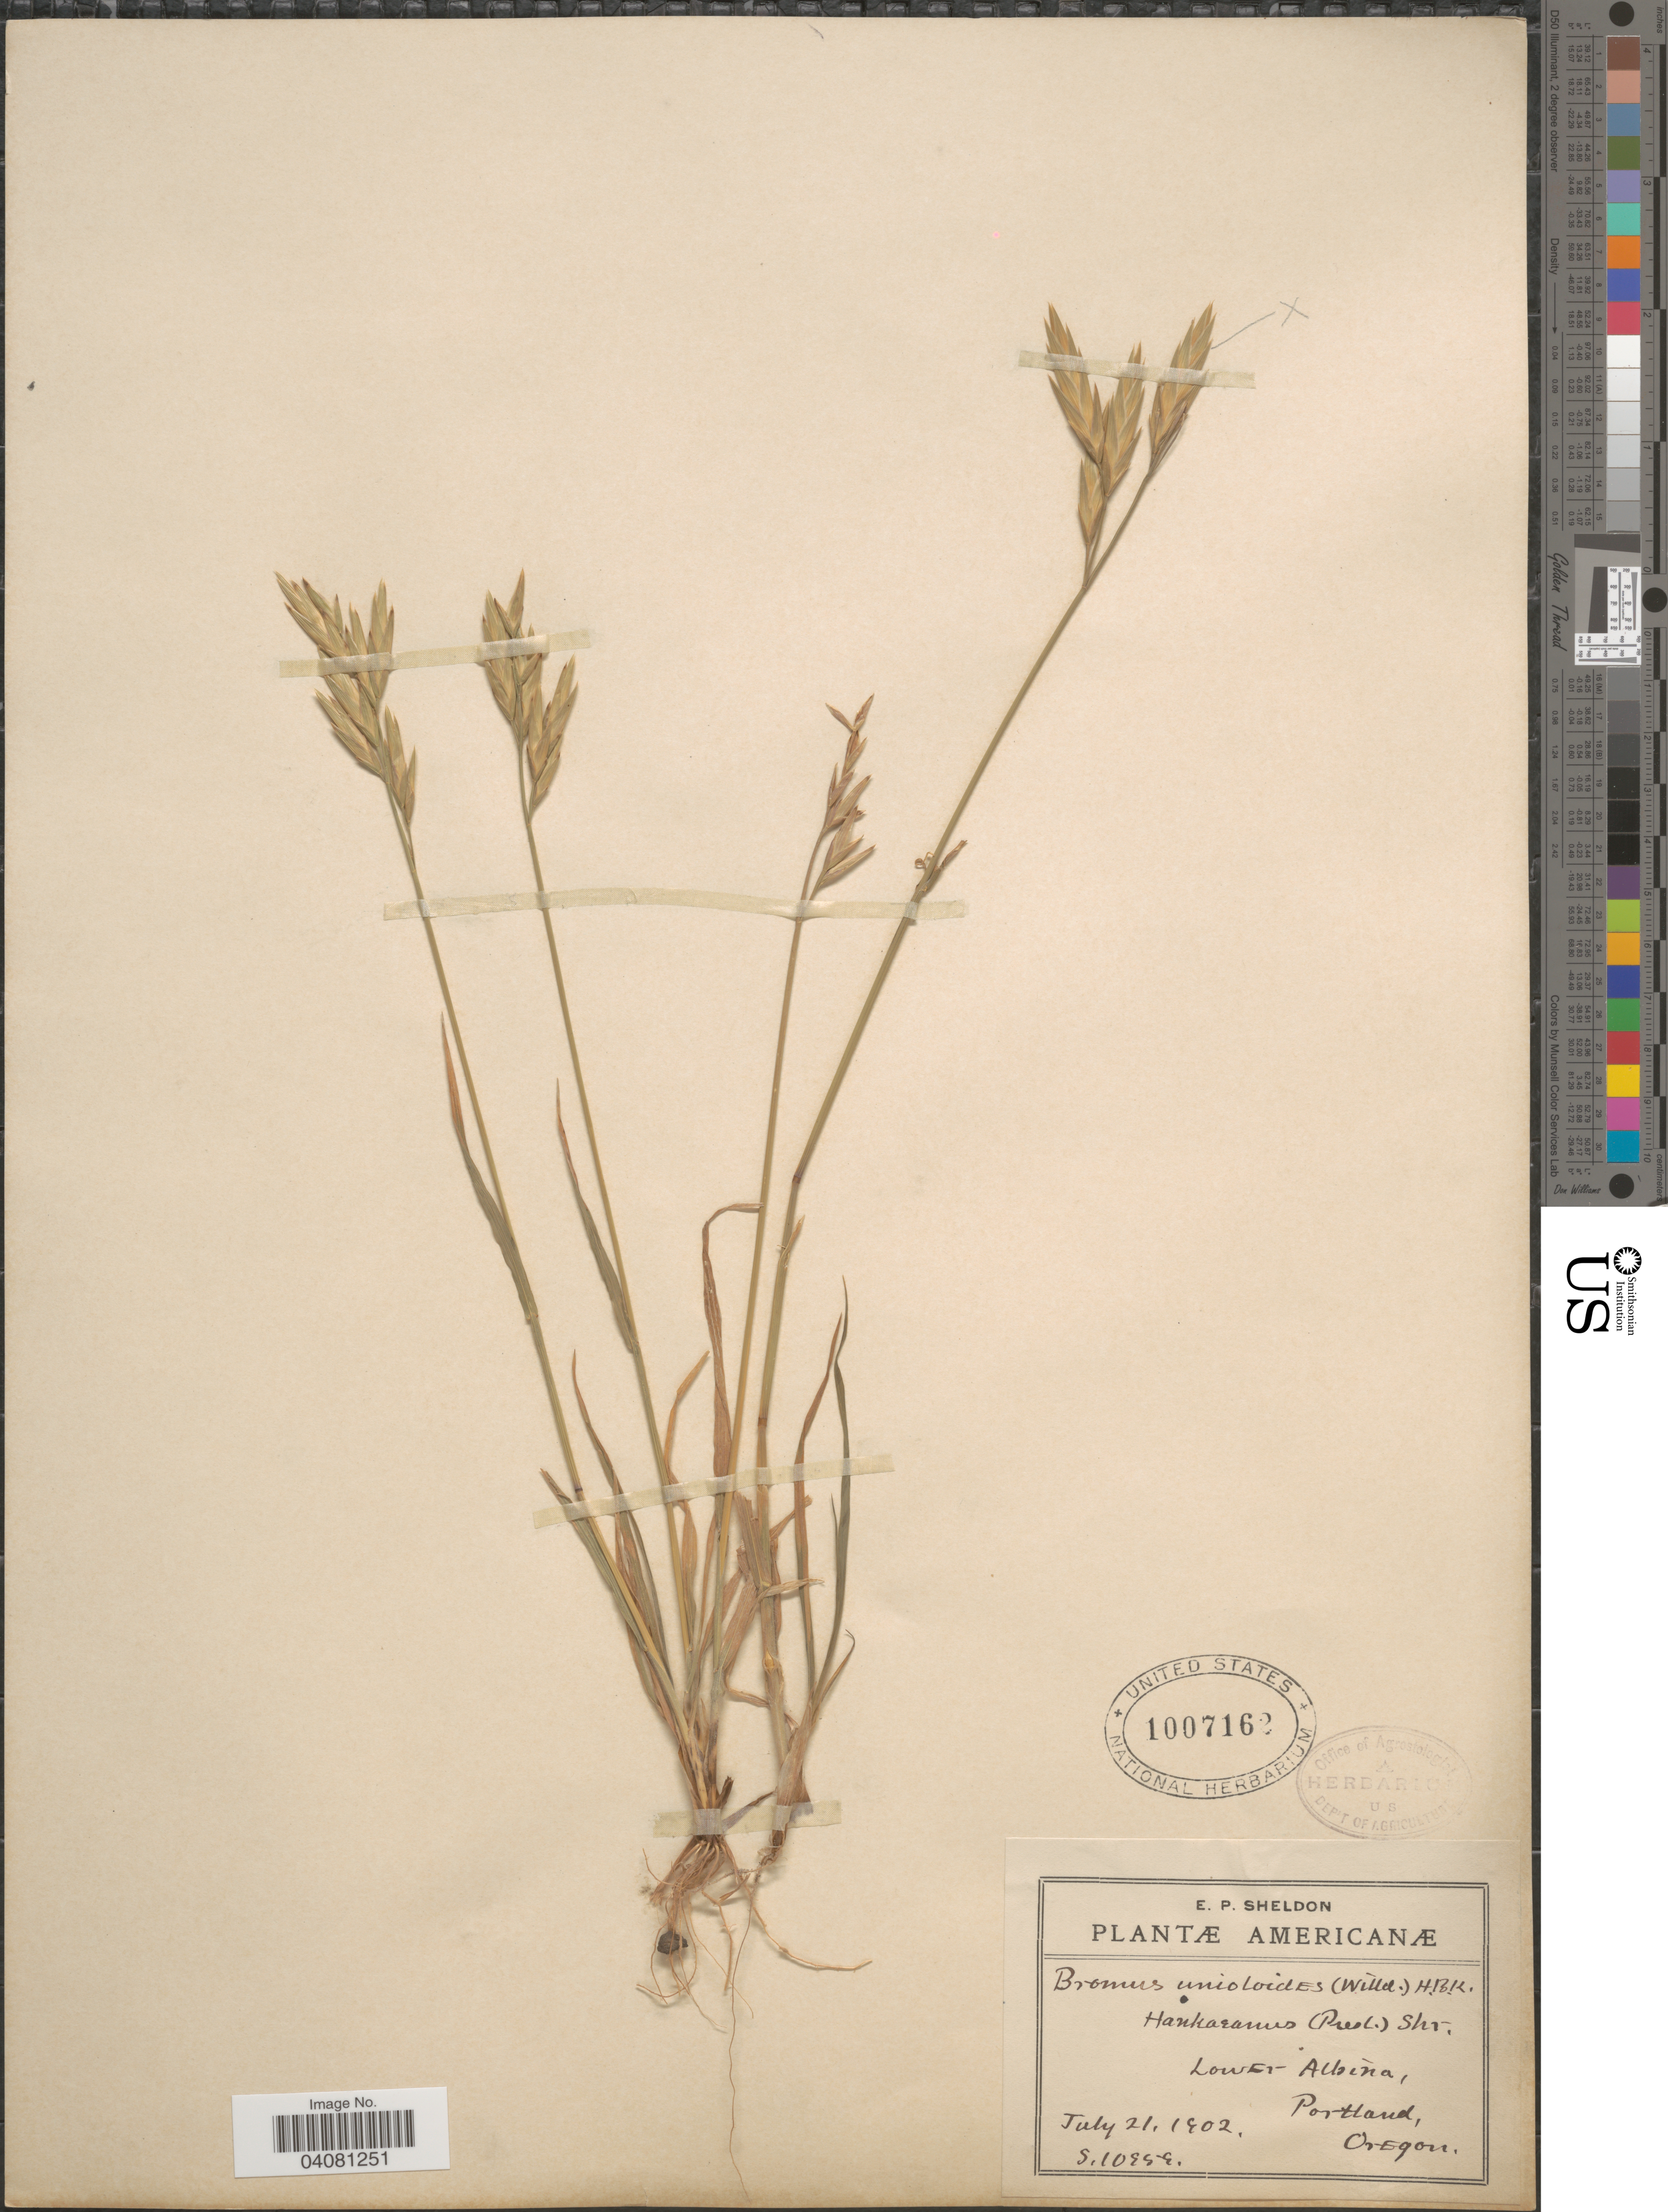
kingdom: Plantae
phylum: Tracheophyta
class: Liliopsida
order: Poales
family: Poaceae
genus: Bromus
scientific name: Bromus catharticus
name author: Vahl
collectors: E. P. Sheldon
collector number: S.10959*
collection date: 1902-07-21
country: United States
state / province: Oregon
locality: Americanæ. Lower Albina, Portland.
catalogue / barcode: US 1007162